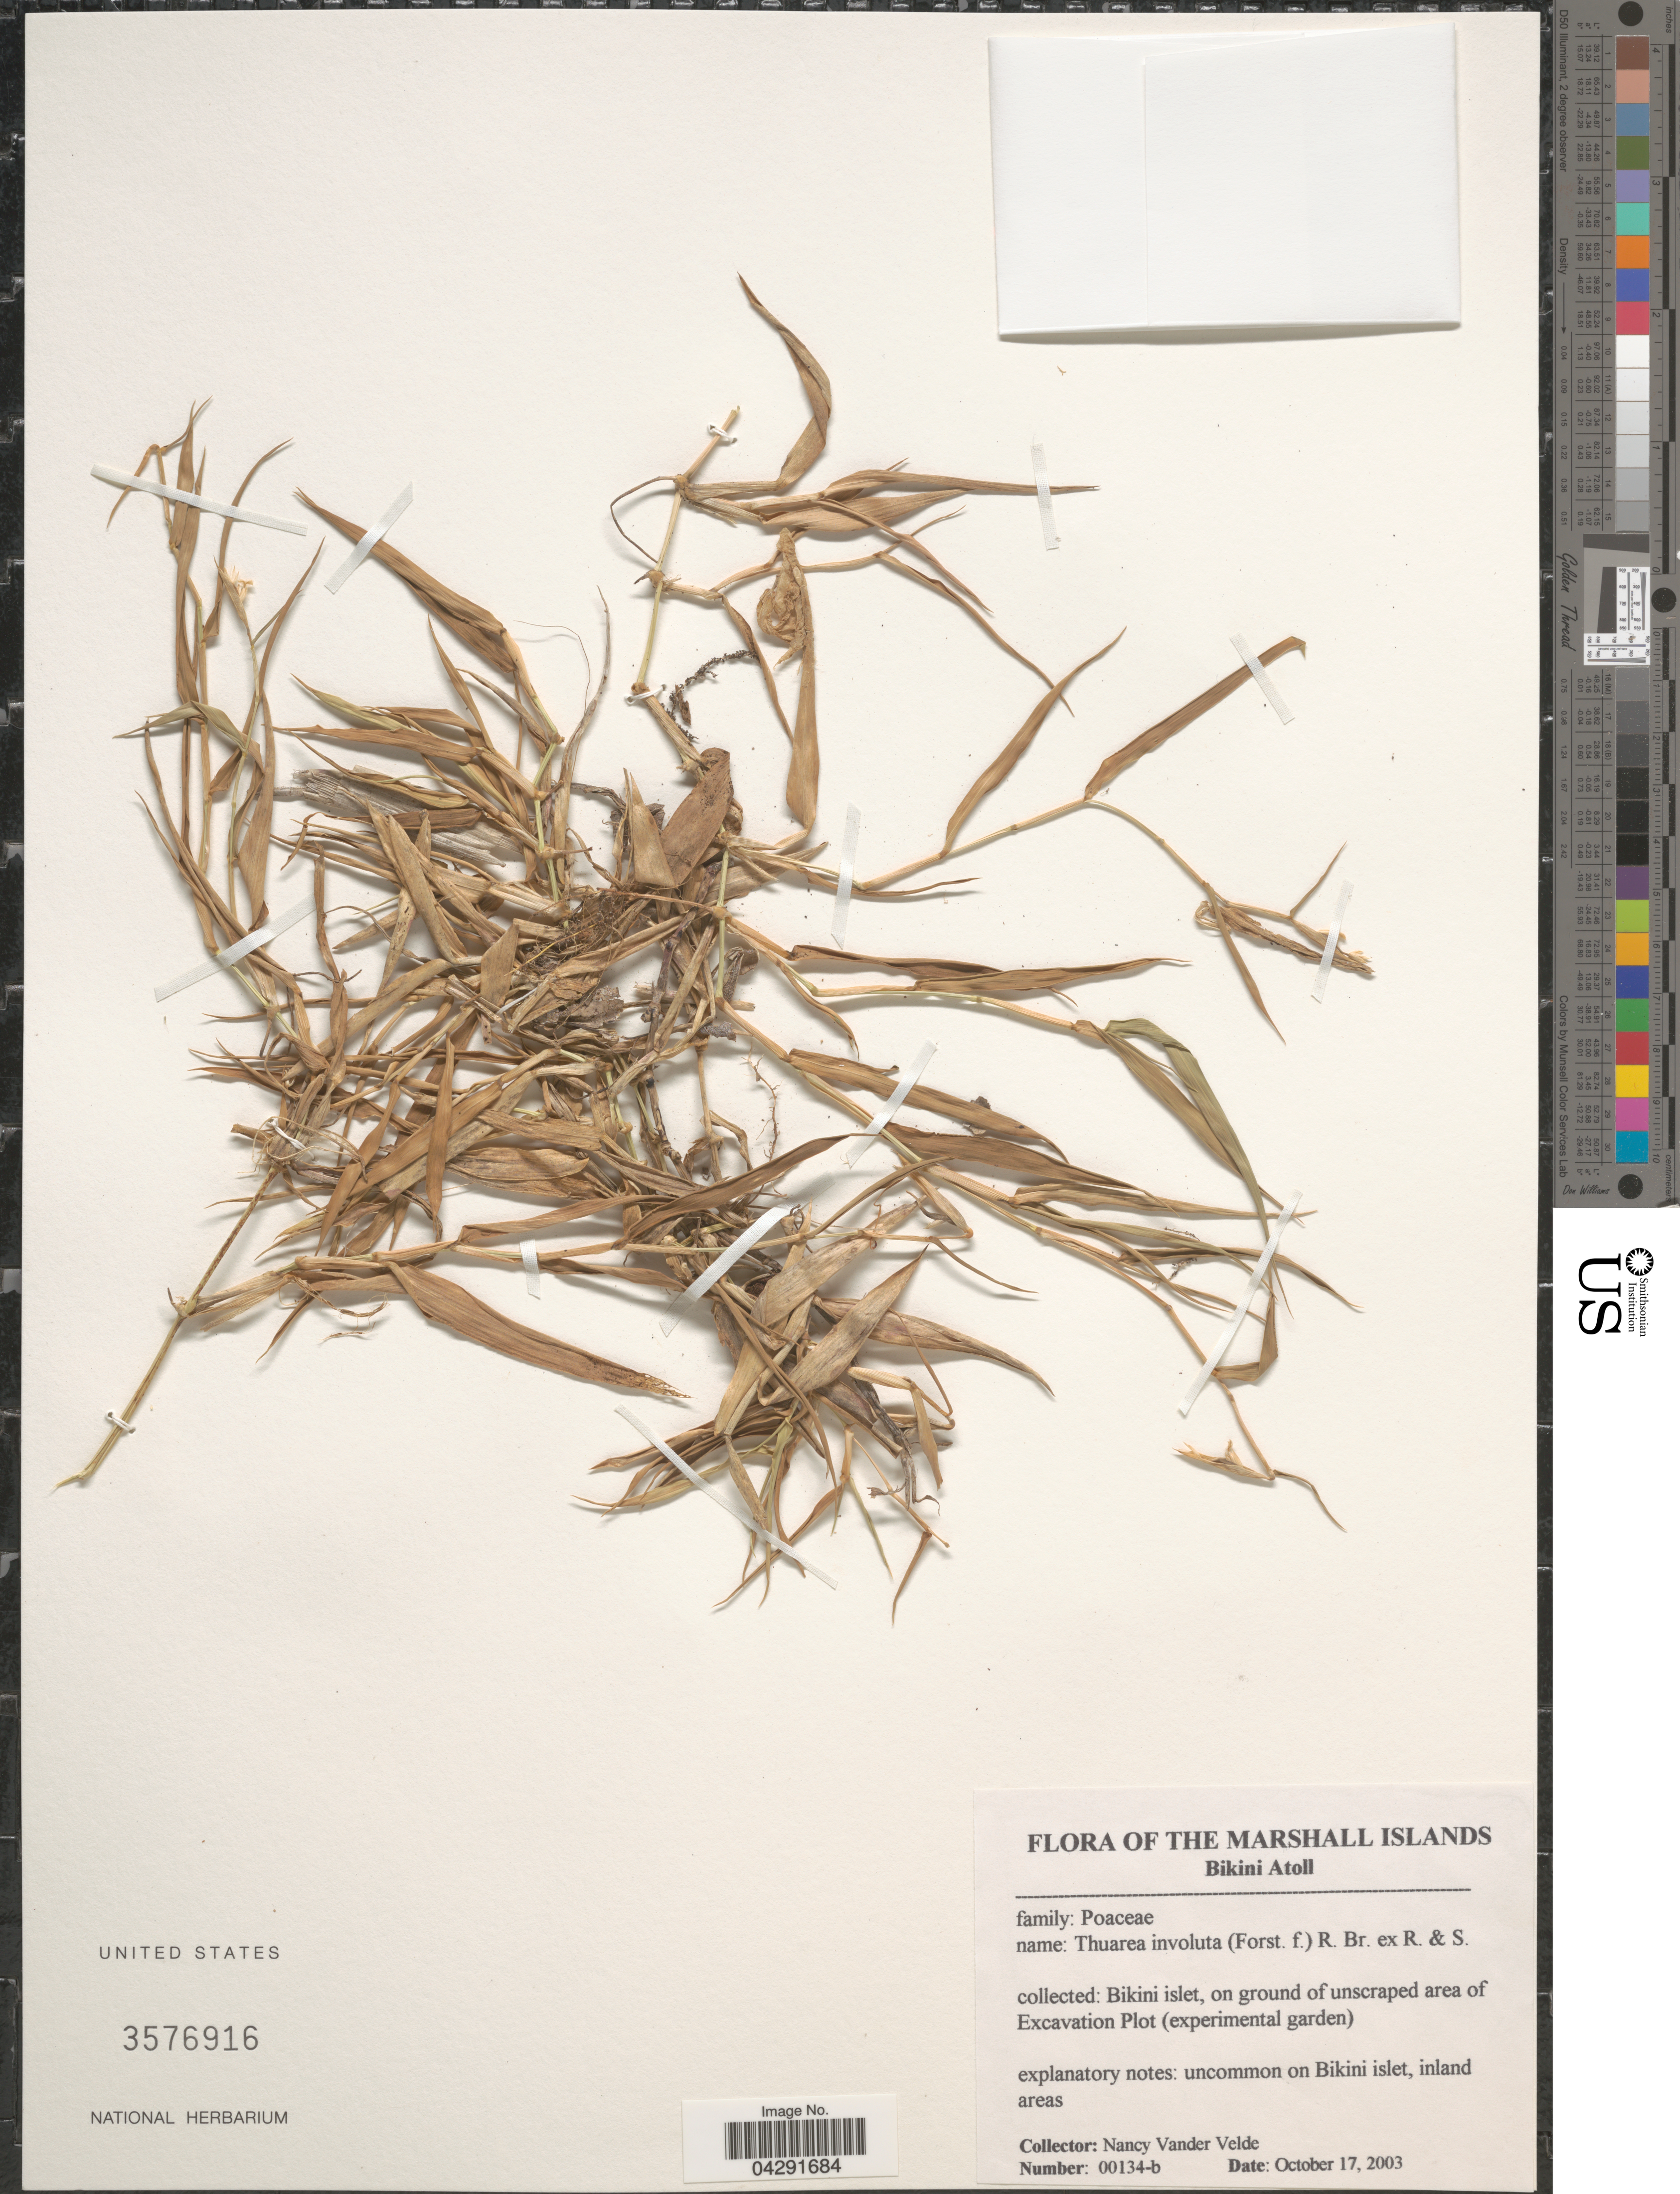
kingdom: Plantae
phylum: Tracheophyta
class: Liliopsida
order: Poales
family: Poaceae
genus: Thuarea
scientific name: Thuarea involuta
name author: (G. Forst.) R. Br. ex Sm.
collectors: N. Vander Velde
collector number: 00134-b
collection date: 2003-10-17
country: Marshall Islands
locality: The Marshall Islands. Bikini Atoll. Bikini islet, on ground of unscraped area of Excavation Plot (experimental garden). Uncommon on Bikini islet, inland areas.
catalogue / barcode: US 3576916